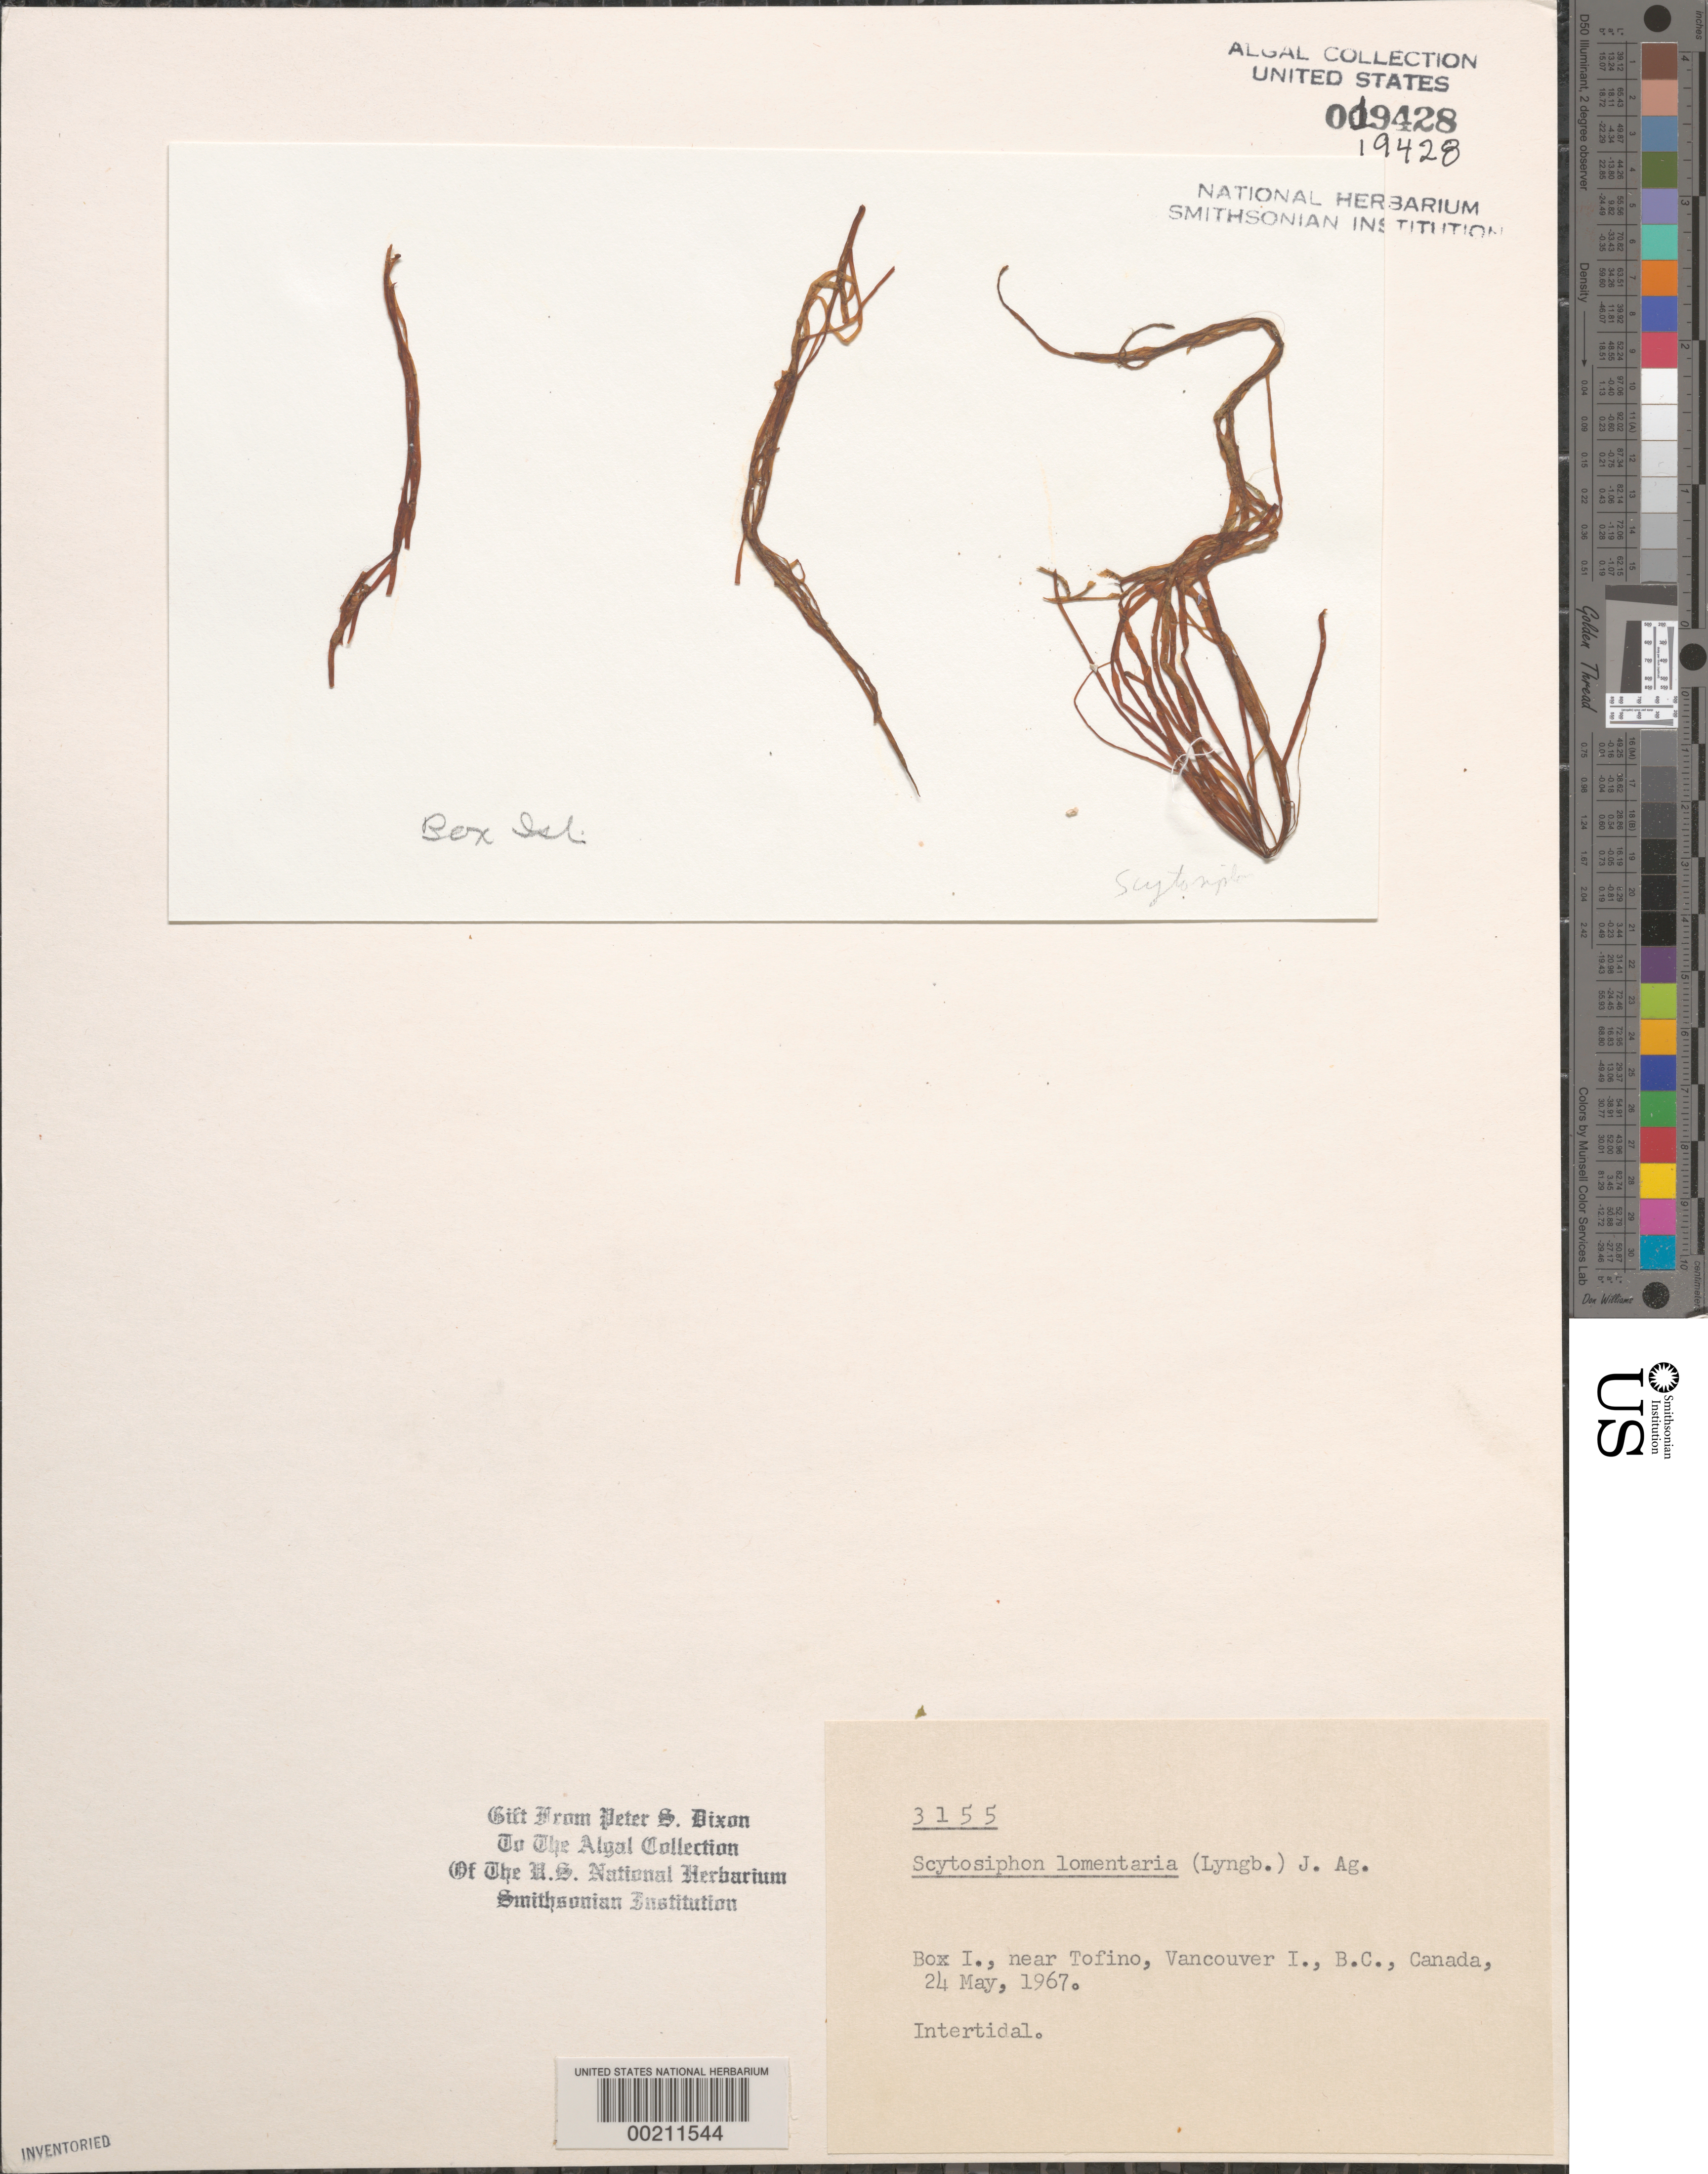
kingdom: Chromista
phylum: Ochrophyta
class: Phaeophyceae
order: Scytosiphonales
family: Scytosiphonaceae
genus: Scytosiphon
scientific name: Scytosiphon lomentaria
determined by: Dixon, P. S.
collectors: P. S. Dixon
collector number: PSD 3155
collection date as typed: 24 May 1967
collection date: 1967-05-24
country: Canada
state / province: British Columbia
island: Box Island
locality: Near Ttofino, Vancouver Island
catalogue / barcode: US 19428